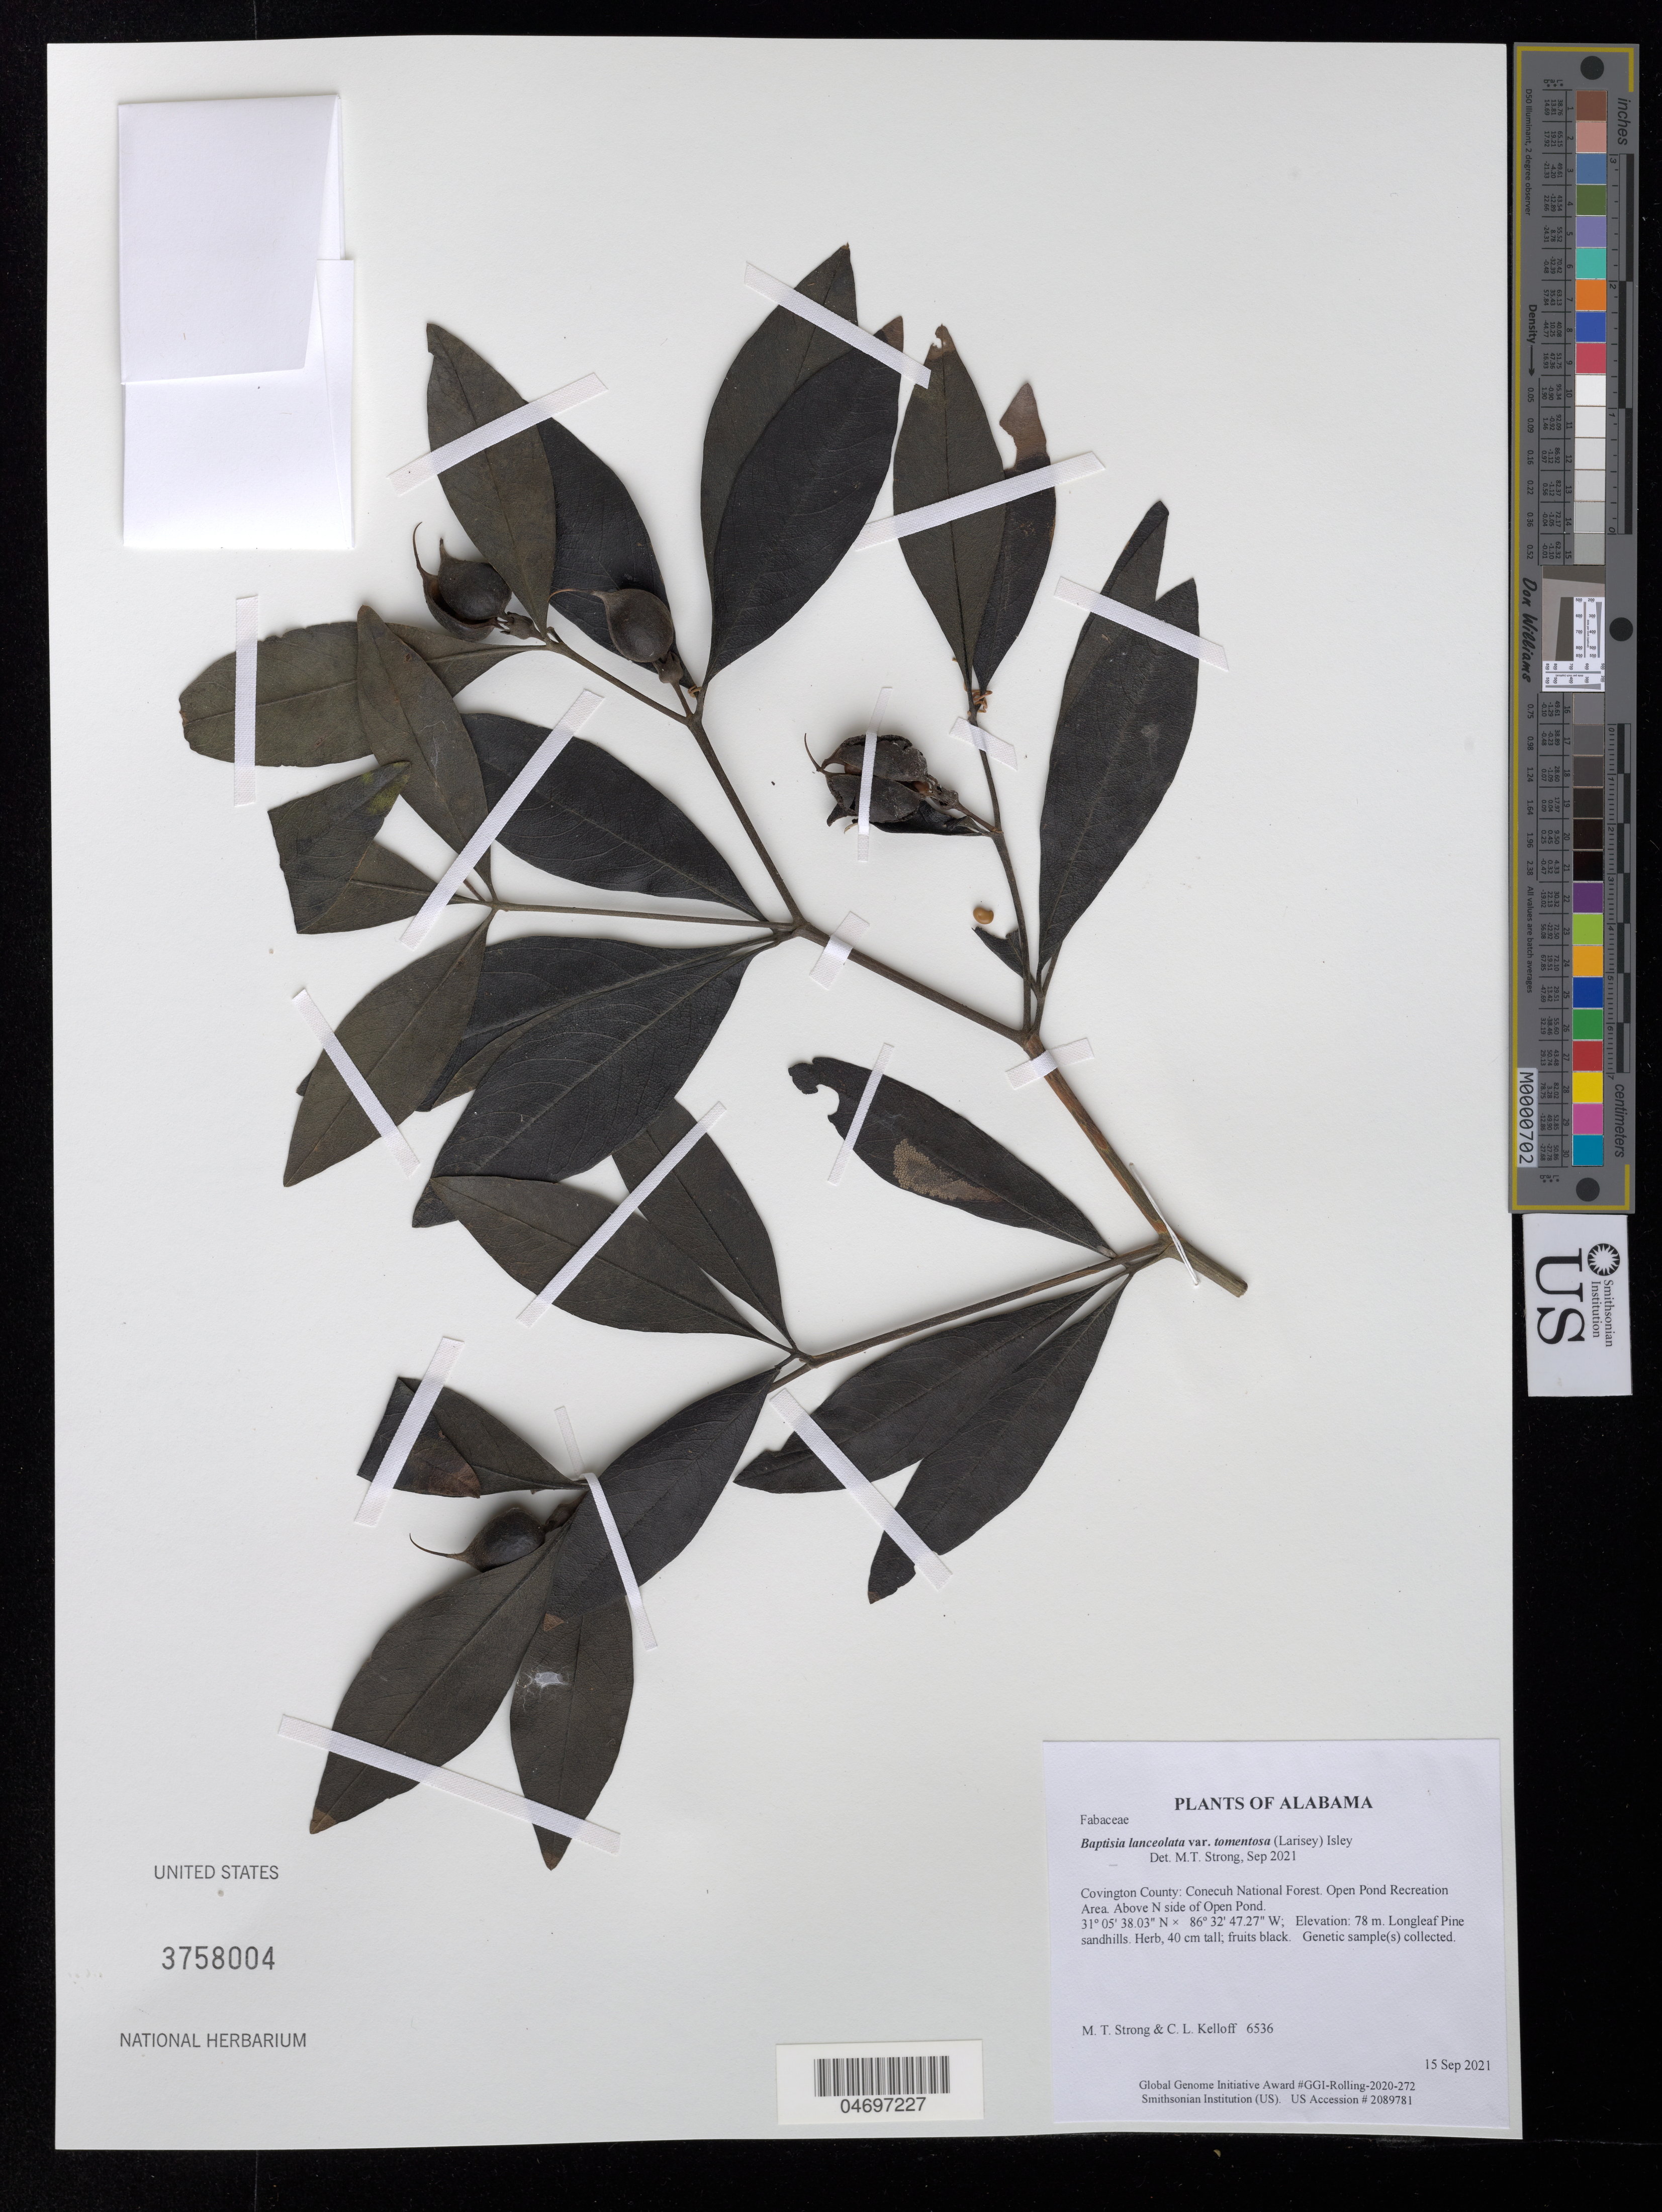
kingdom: Plantae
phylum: Tracheophyta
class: Magnoliopsida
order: Fabales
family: Fabaceae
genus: Baptisia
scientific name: Baptisia lanceolata var. tomentosa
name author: (Larisey) Isley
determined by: Strong, Mark T.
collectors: M. T. Strong & C. L. Kelloff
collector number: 6536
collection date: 2021-09-15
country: United States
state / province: Alabama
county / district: Covington County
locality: Conecuh National Forest. Open Pond Recreation Area. Above N side of Open Pond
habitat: Longleaf Pine sandhills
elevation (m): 78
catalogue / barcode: US 3758004